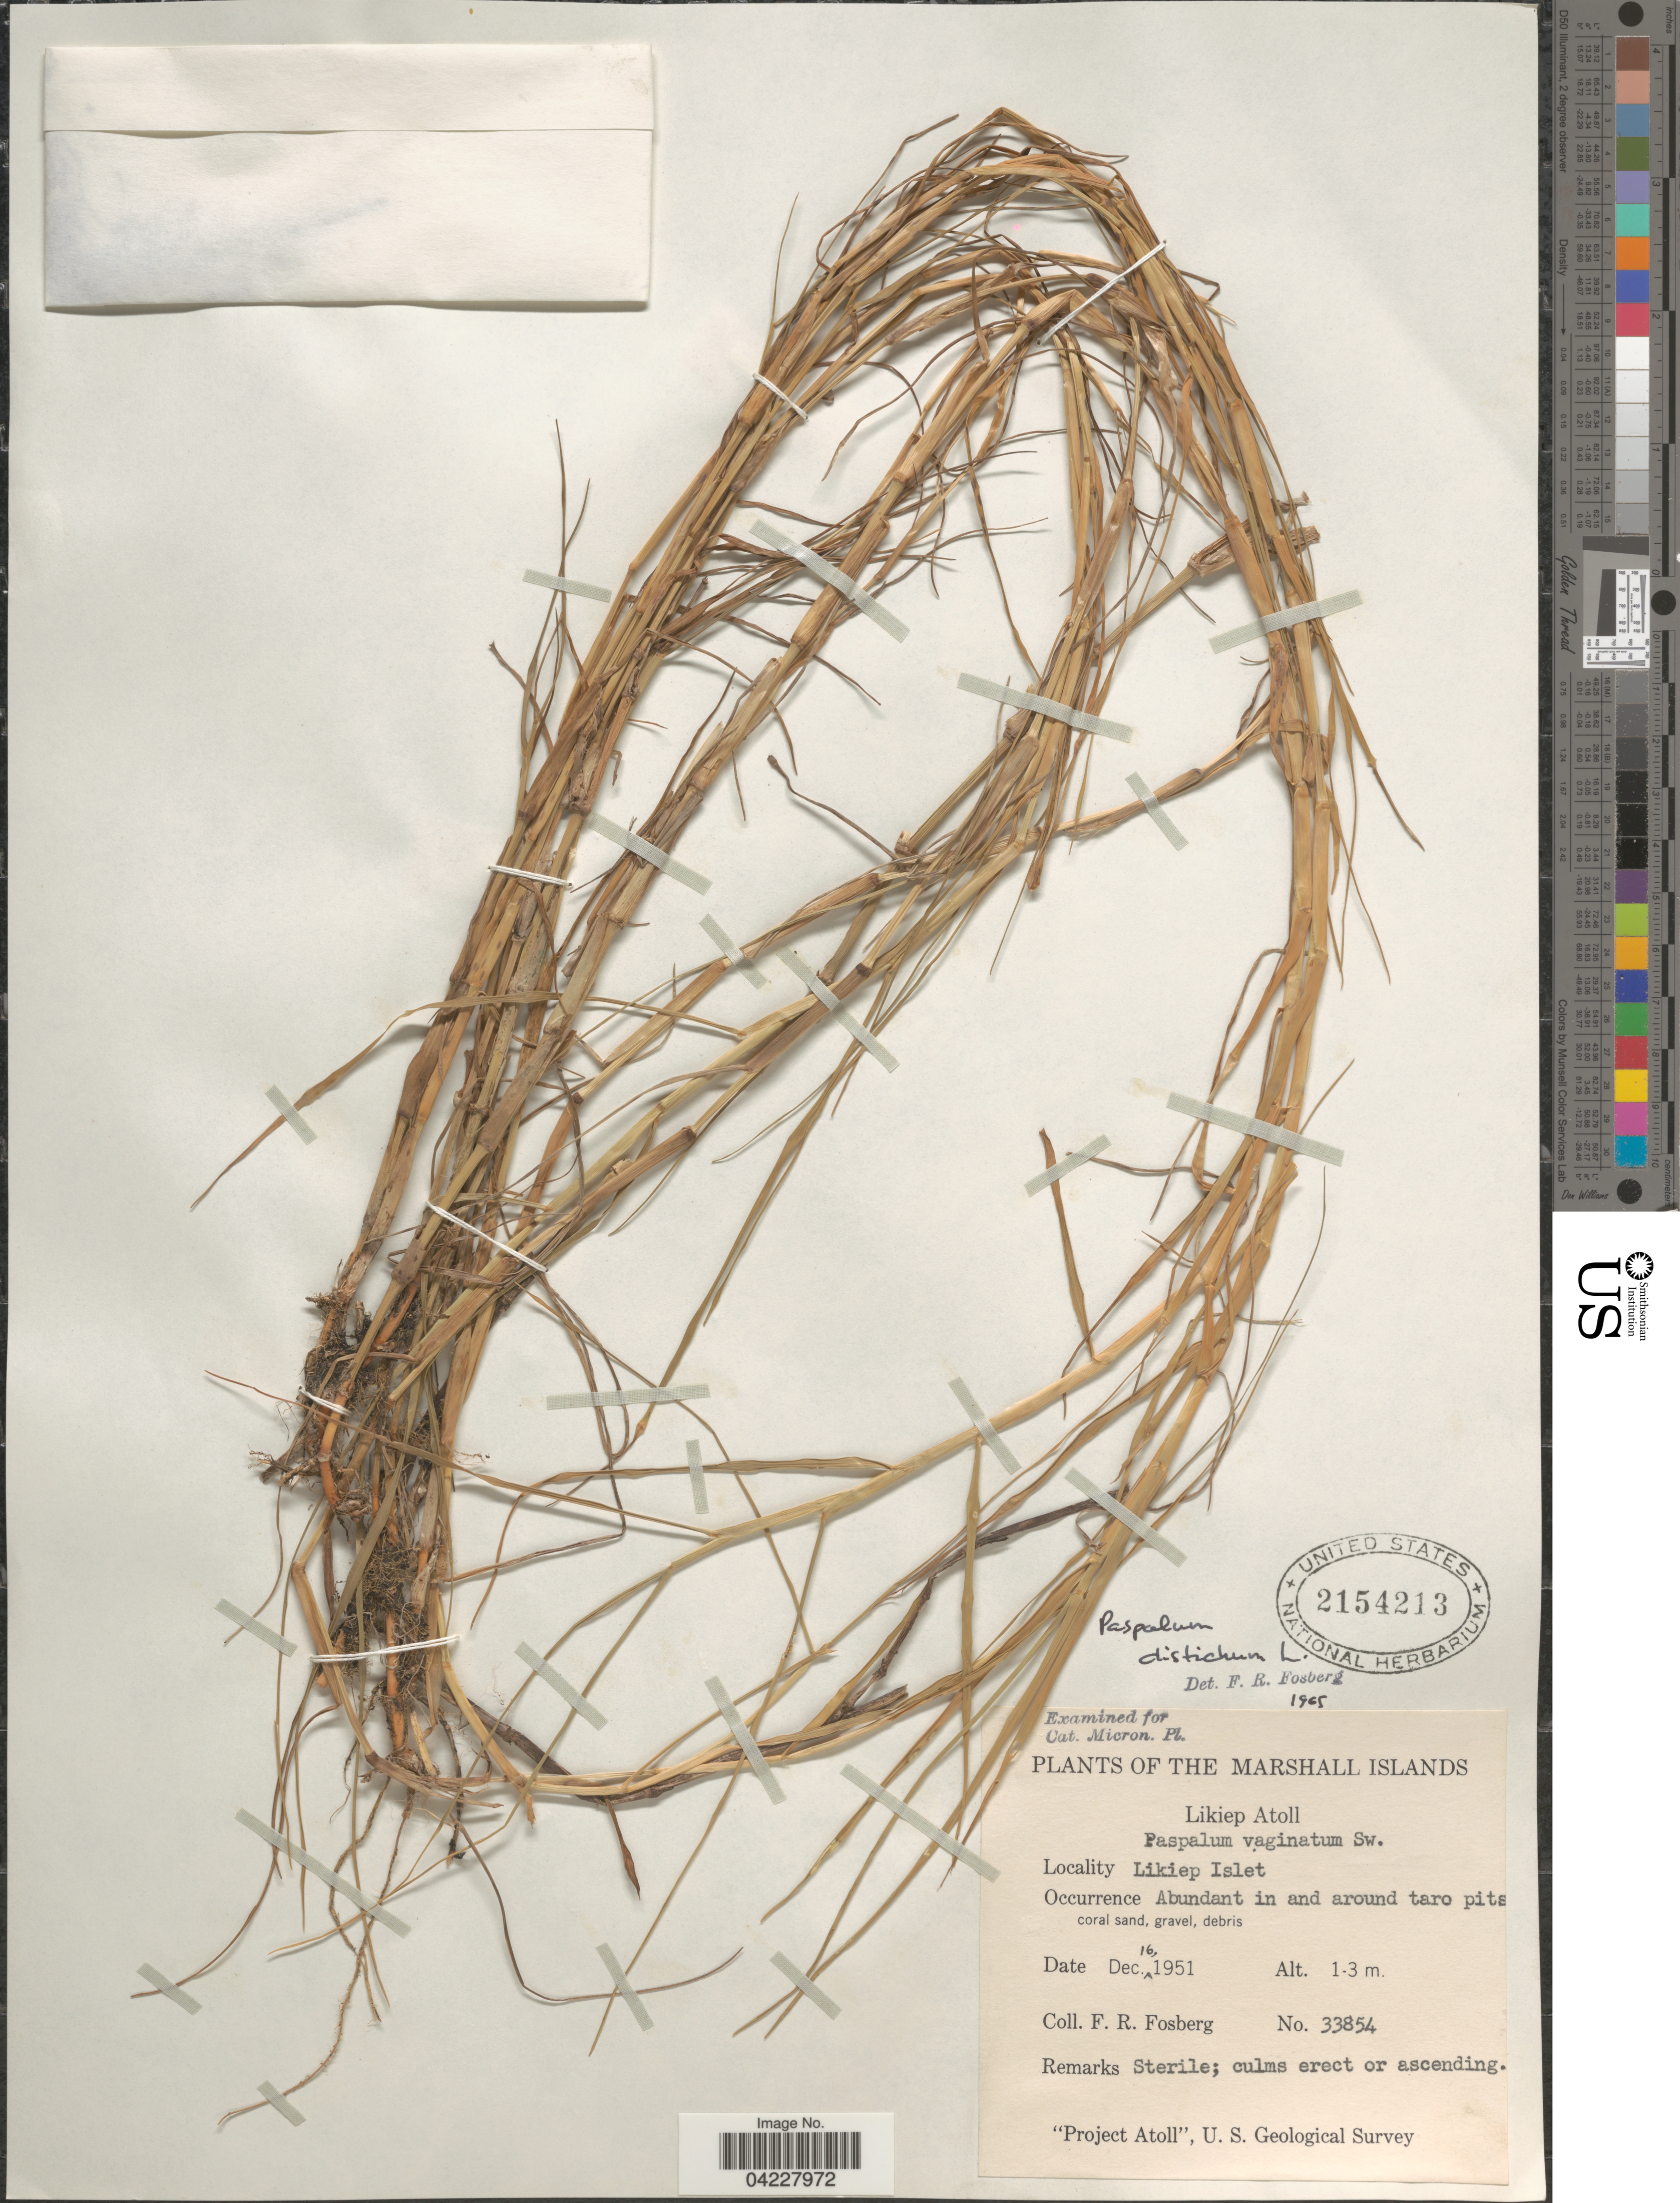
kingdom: Plantae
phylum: Tracheophyta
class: Liliopsida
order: Poales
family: Poaceae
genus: Paspalum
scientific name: Paspalum distichum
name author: L.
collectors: F. R. Fosberg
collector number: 33854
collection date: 1951-12-16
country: Marshall Islands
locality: Likiep Atoll. Likiep Islet. U. S. Geological Survey.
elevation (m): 1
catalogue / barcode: US 2154213